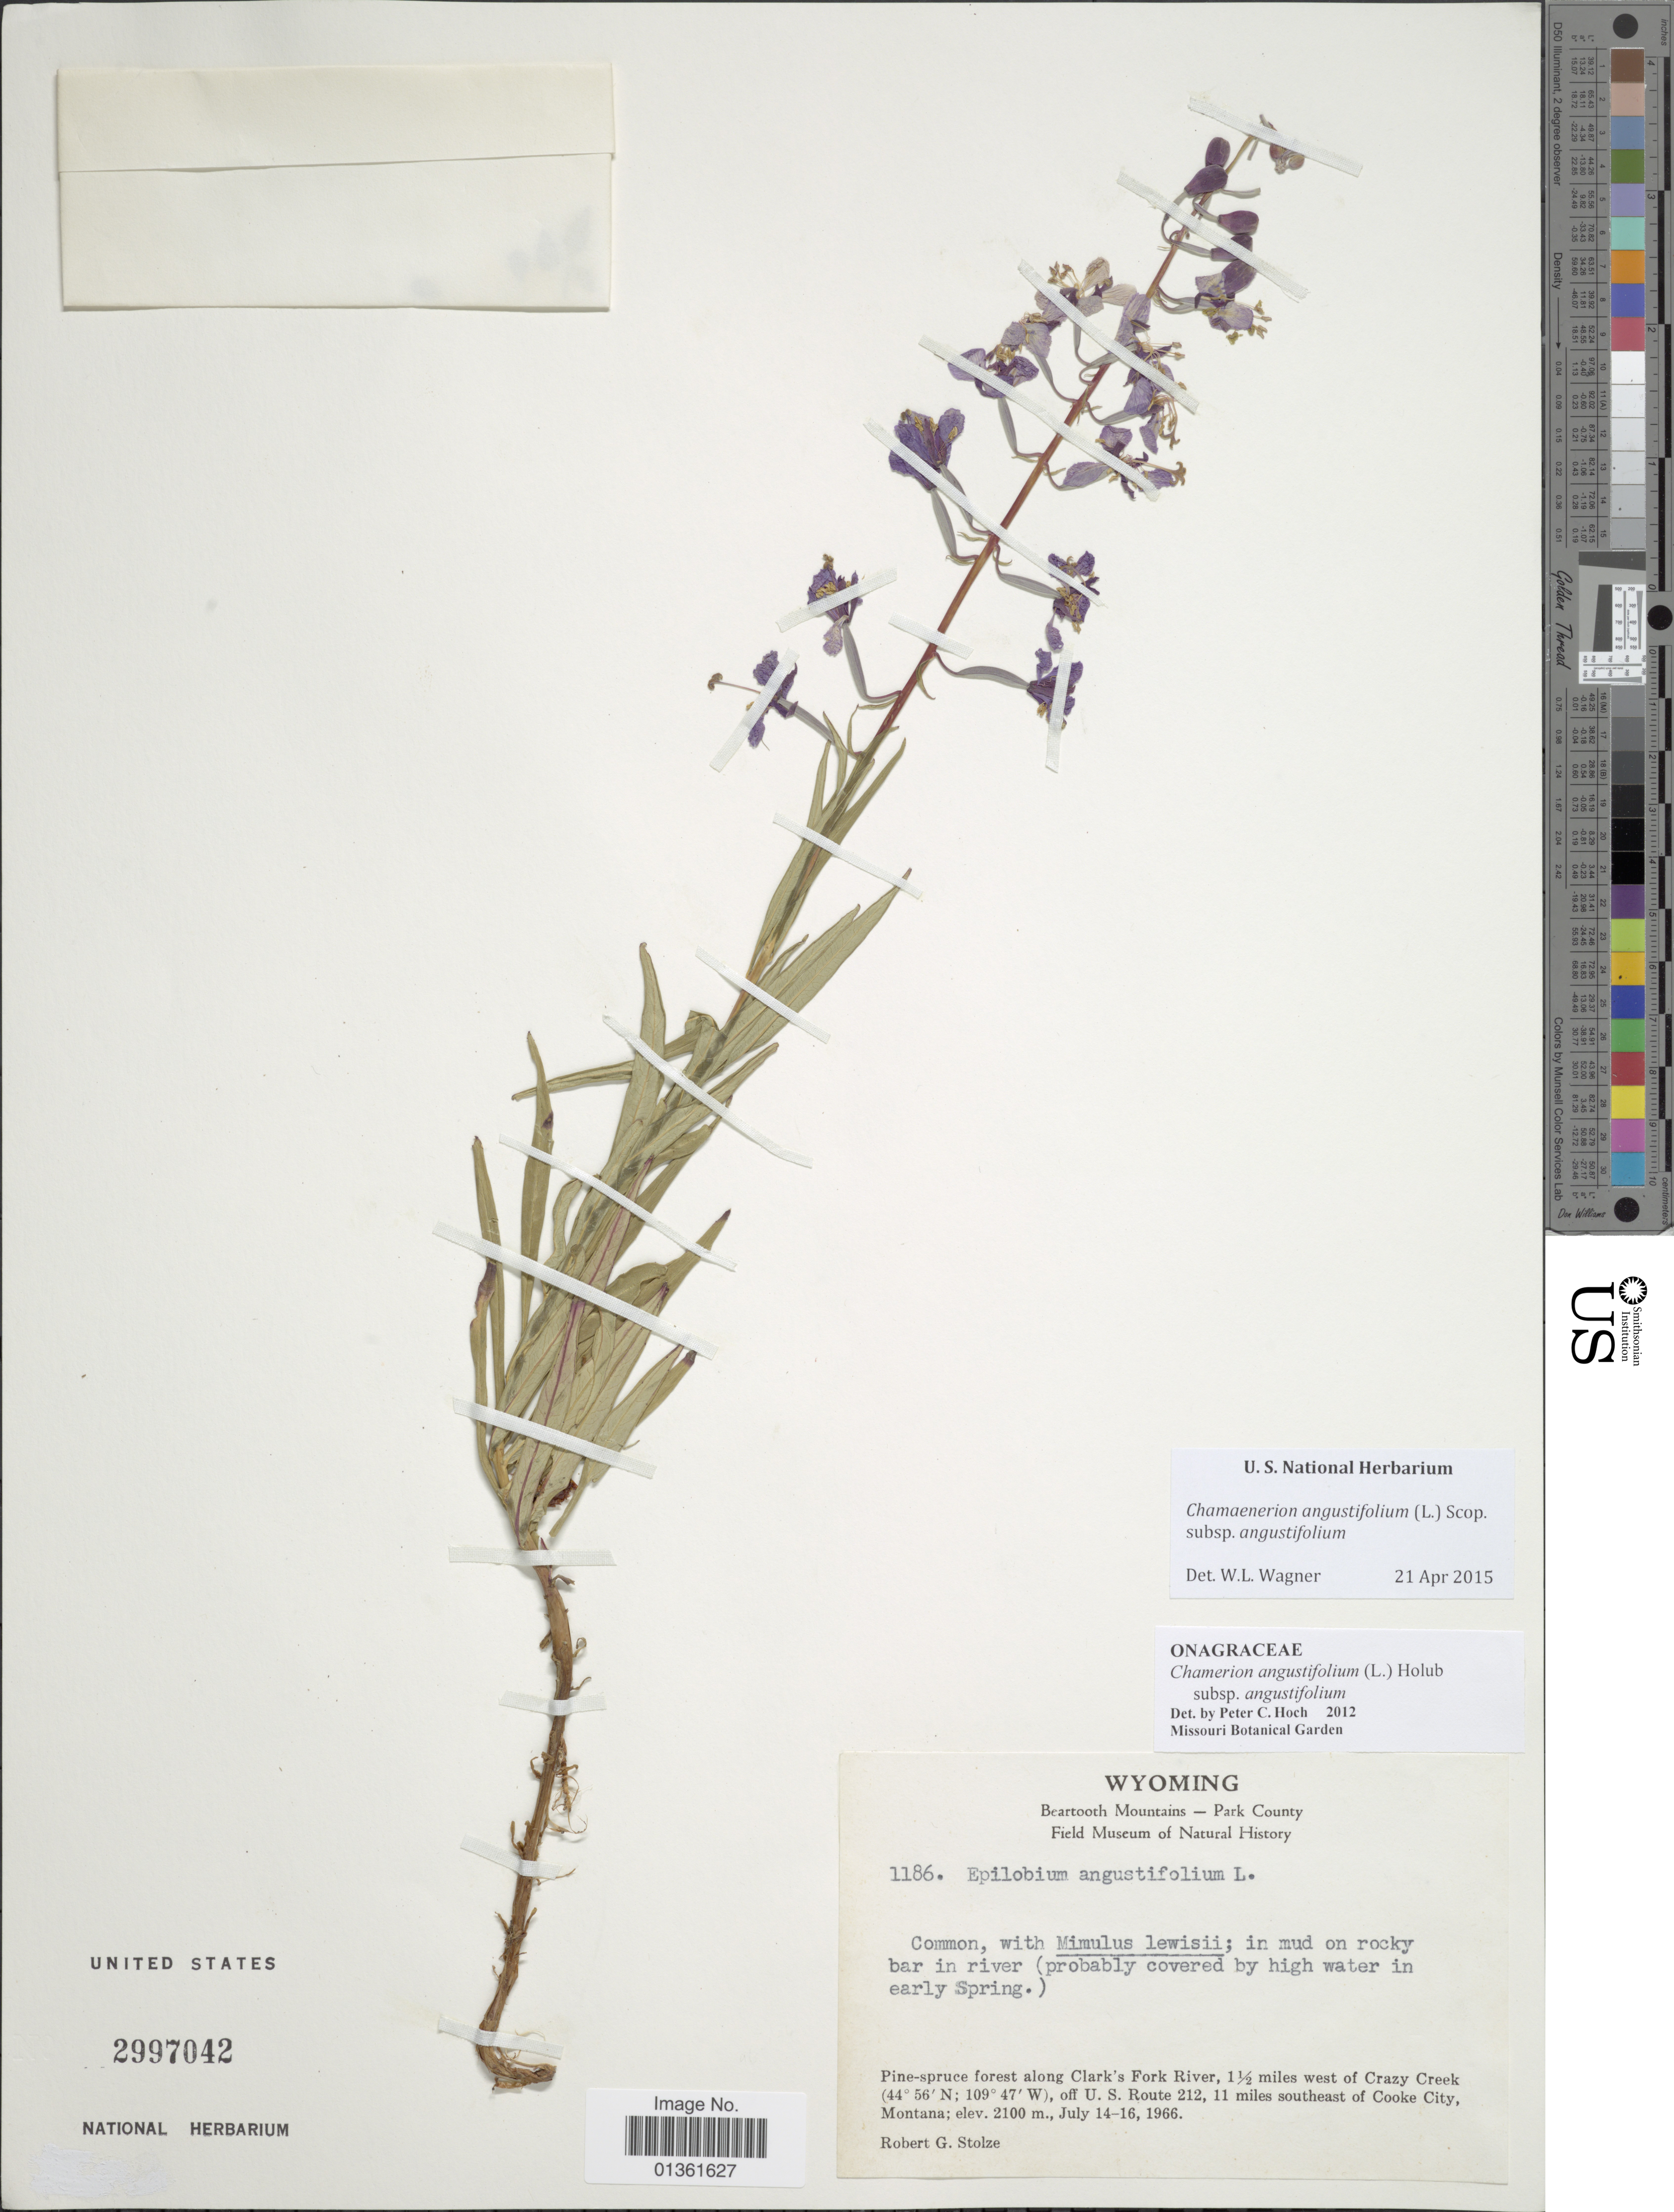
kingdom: Plantae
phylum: Tracheophyta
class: Magnoliopsida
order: Myrtales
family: Onagraceae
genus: Chamaenerion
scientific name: Chamaenerion angustifolium subsp. angustifolium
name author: (L.) Scop.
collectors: R. G. Stolze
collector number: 1186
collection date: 1966-07-14/1966-07-16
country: United States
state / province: Wyoming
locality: Pine-spruce forest along Clark's Fork River, 1½ miles west of Crazy Creek, off U.S. Route 212, 11 miles southeast of Cooke City, Montana.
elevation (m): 2100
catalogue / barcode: US 2997042